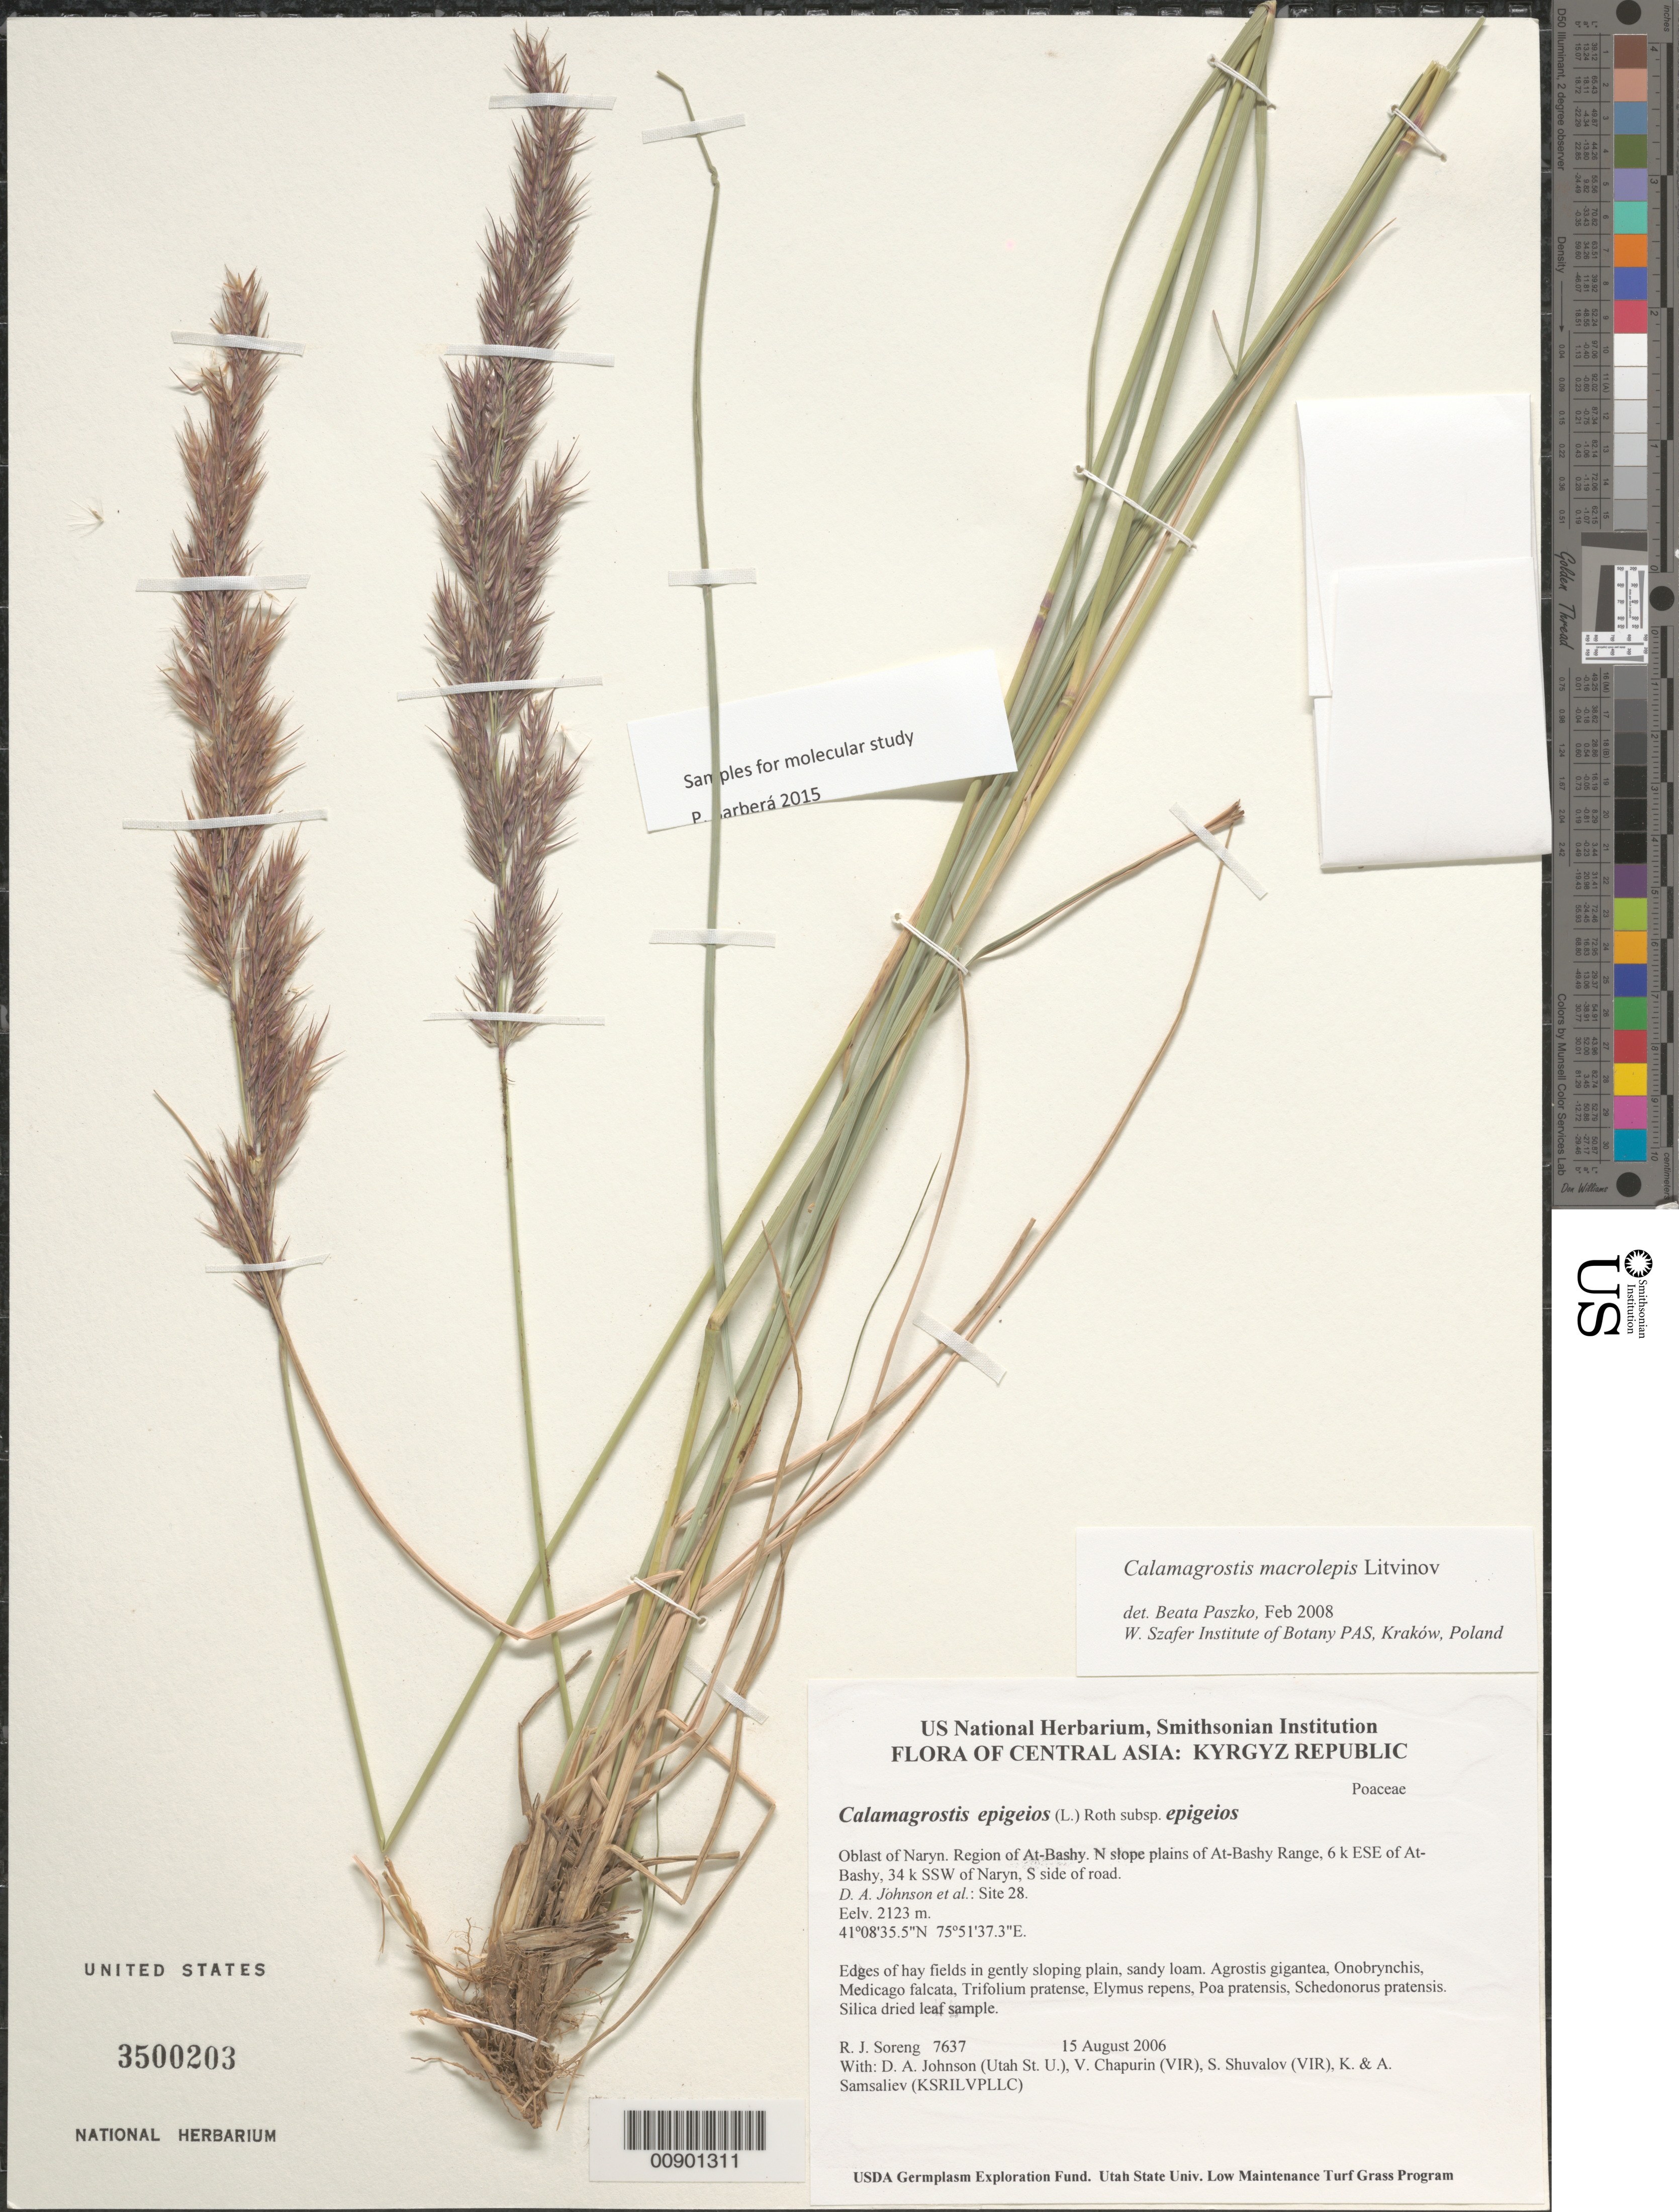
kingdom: Plantae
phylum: Tracheophyta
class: Liliopsida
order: Poales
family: Poaceae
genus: Calamagrostis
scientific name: Calamagrostis epigeios subsp. macrolepis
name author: (Litv.) Tzvelev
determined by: Soreng, R. J.; Paszko, B.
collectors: R. J. Soreng, D. Johnson, S. Shuvalov, V. Chapurin, K. Samsaliev & A. Samsaliev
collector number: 7637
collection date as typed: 15 Aug 2006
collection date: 2006-08-15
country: Kyrgyzstan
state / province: Naryn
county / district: At-Bashy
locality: N slope plains of At-Bashy Range, 6 km ESE of At-Bashy, 34 km SSW of Naryn, S side of road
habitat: Edges of hay fields in gently sloping plain, sandy loam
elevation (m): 2123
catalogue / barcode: US 3500203